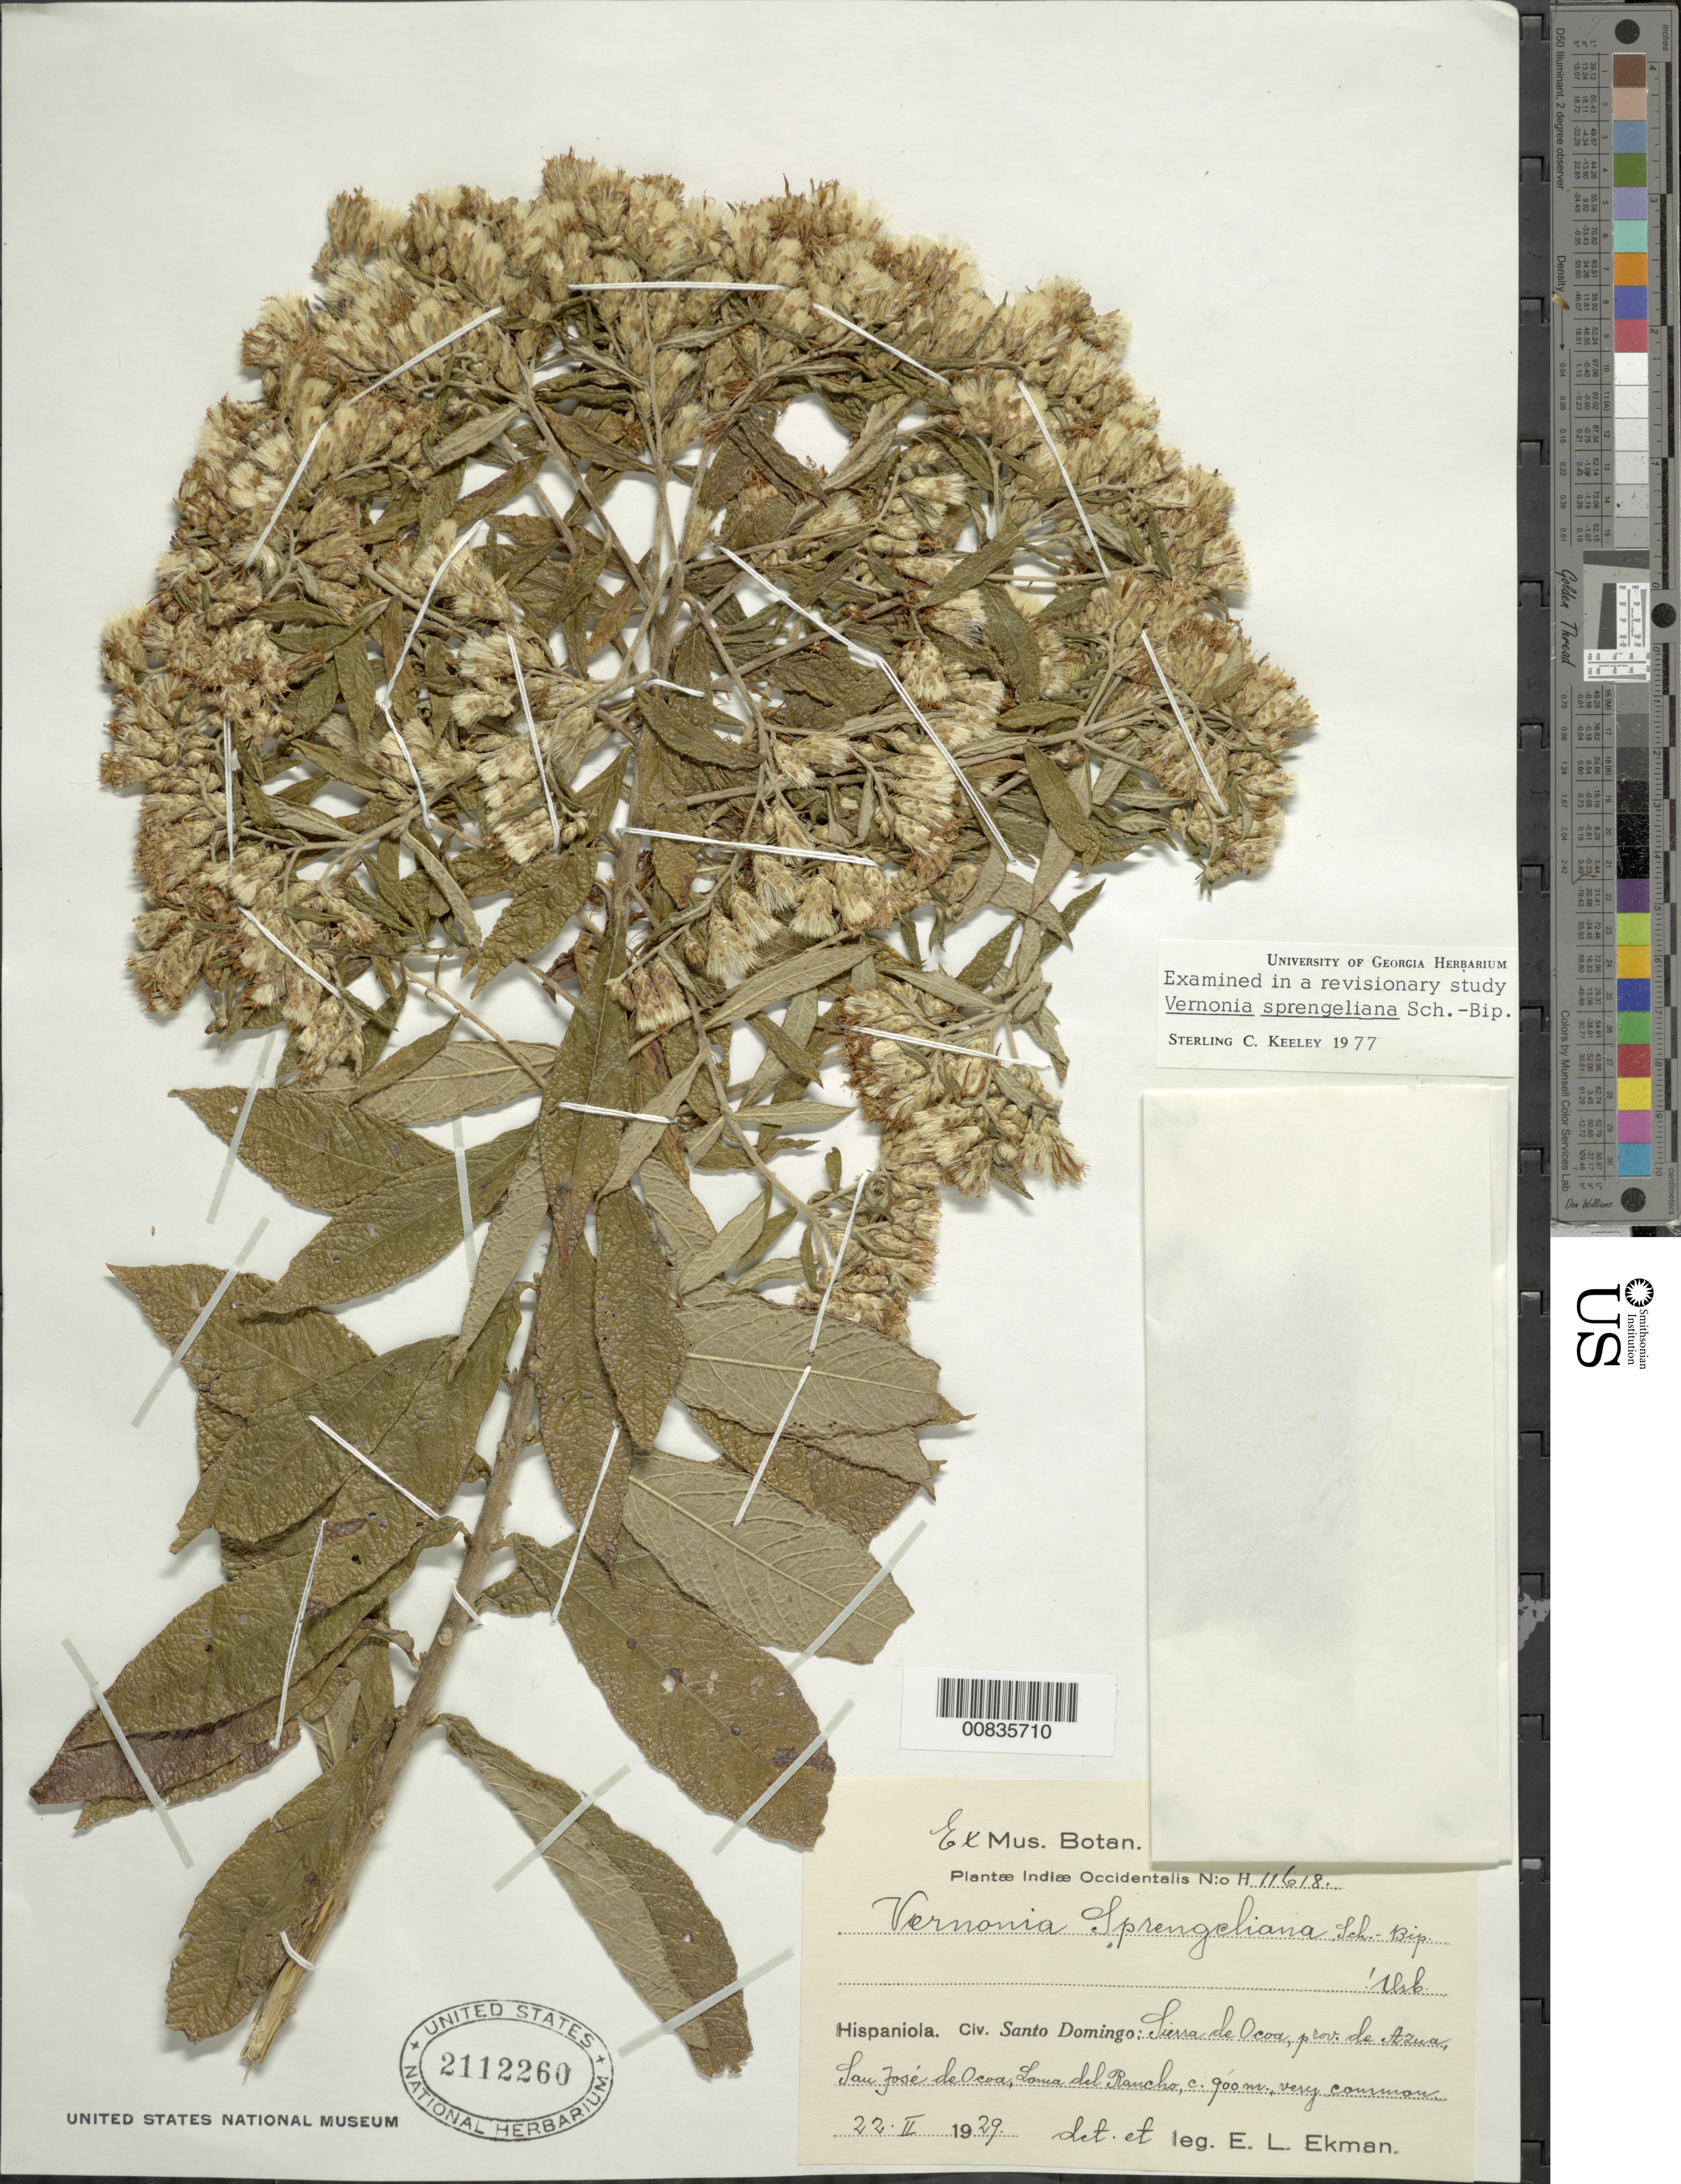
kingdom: Plantae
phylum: Tracheophyta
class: Magnoliopsida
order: Asterales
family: Asteraceae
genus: Lepidaploa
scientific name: Lepidaploa sprengeliana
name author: (Sch. Bip.) H. Rob.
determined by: Keeley, S. C.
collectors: E. L. Ekman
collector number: H 11618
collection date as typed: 22 Feb 1929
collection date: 1929-02-22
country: Dominican Republic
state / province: Azua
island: Hispaniola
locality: Sierra de Ocoa, San José de Ocoa, Loma del Rancho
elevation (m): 900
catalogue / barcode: US 2112260